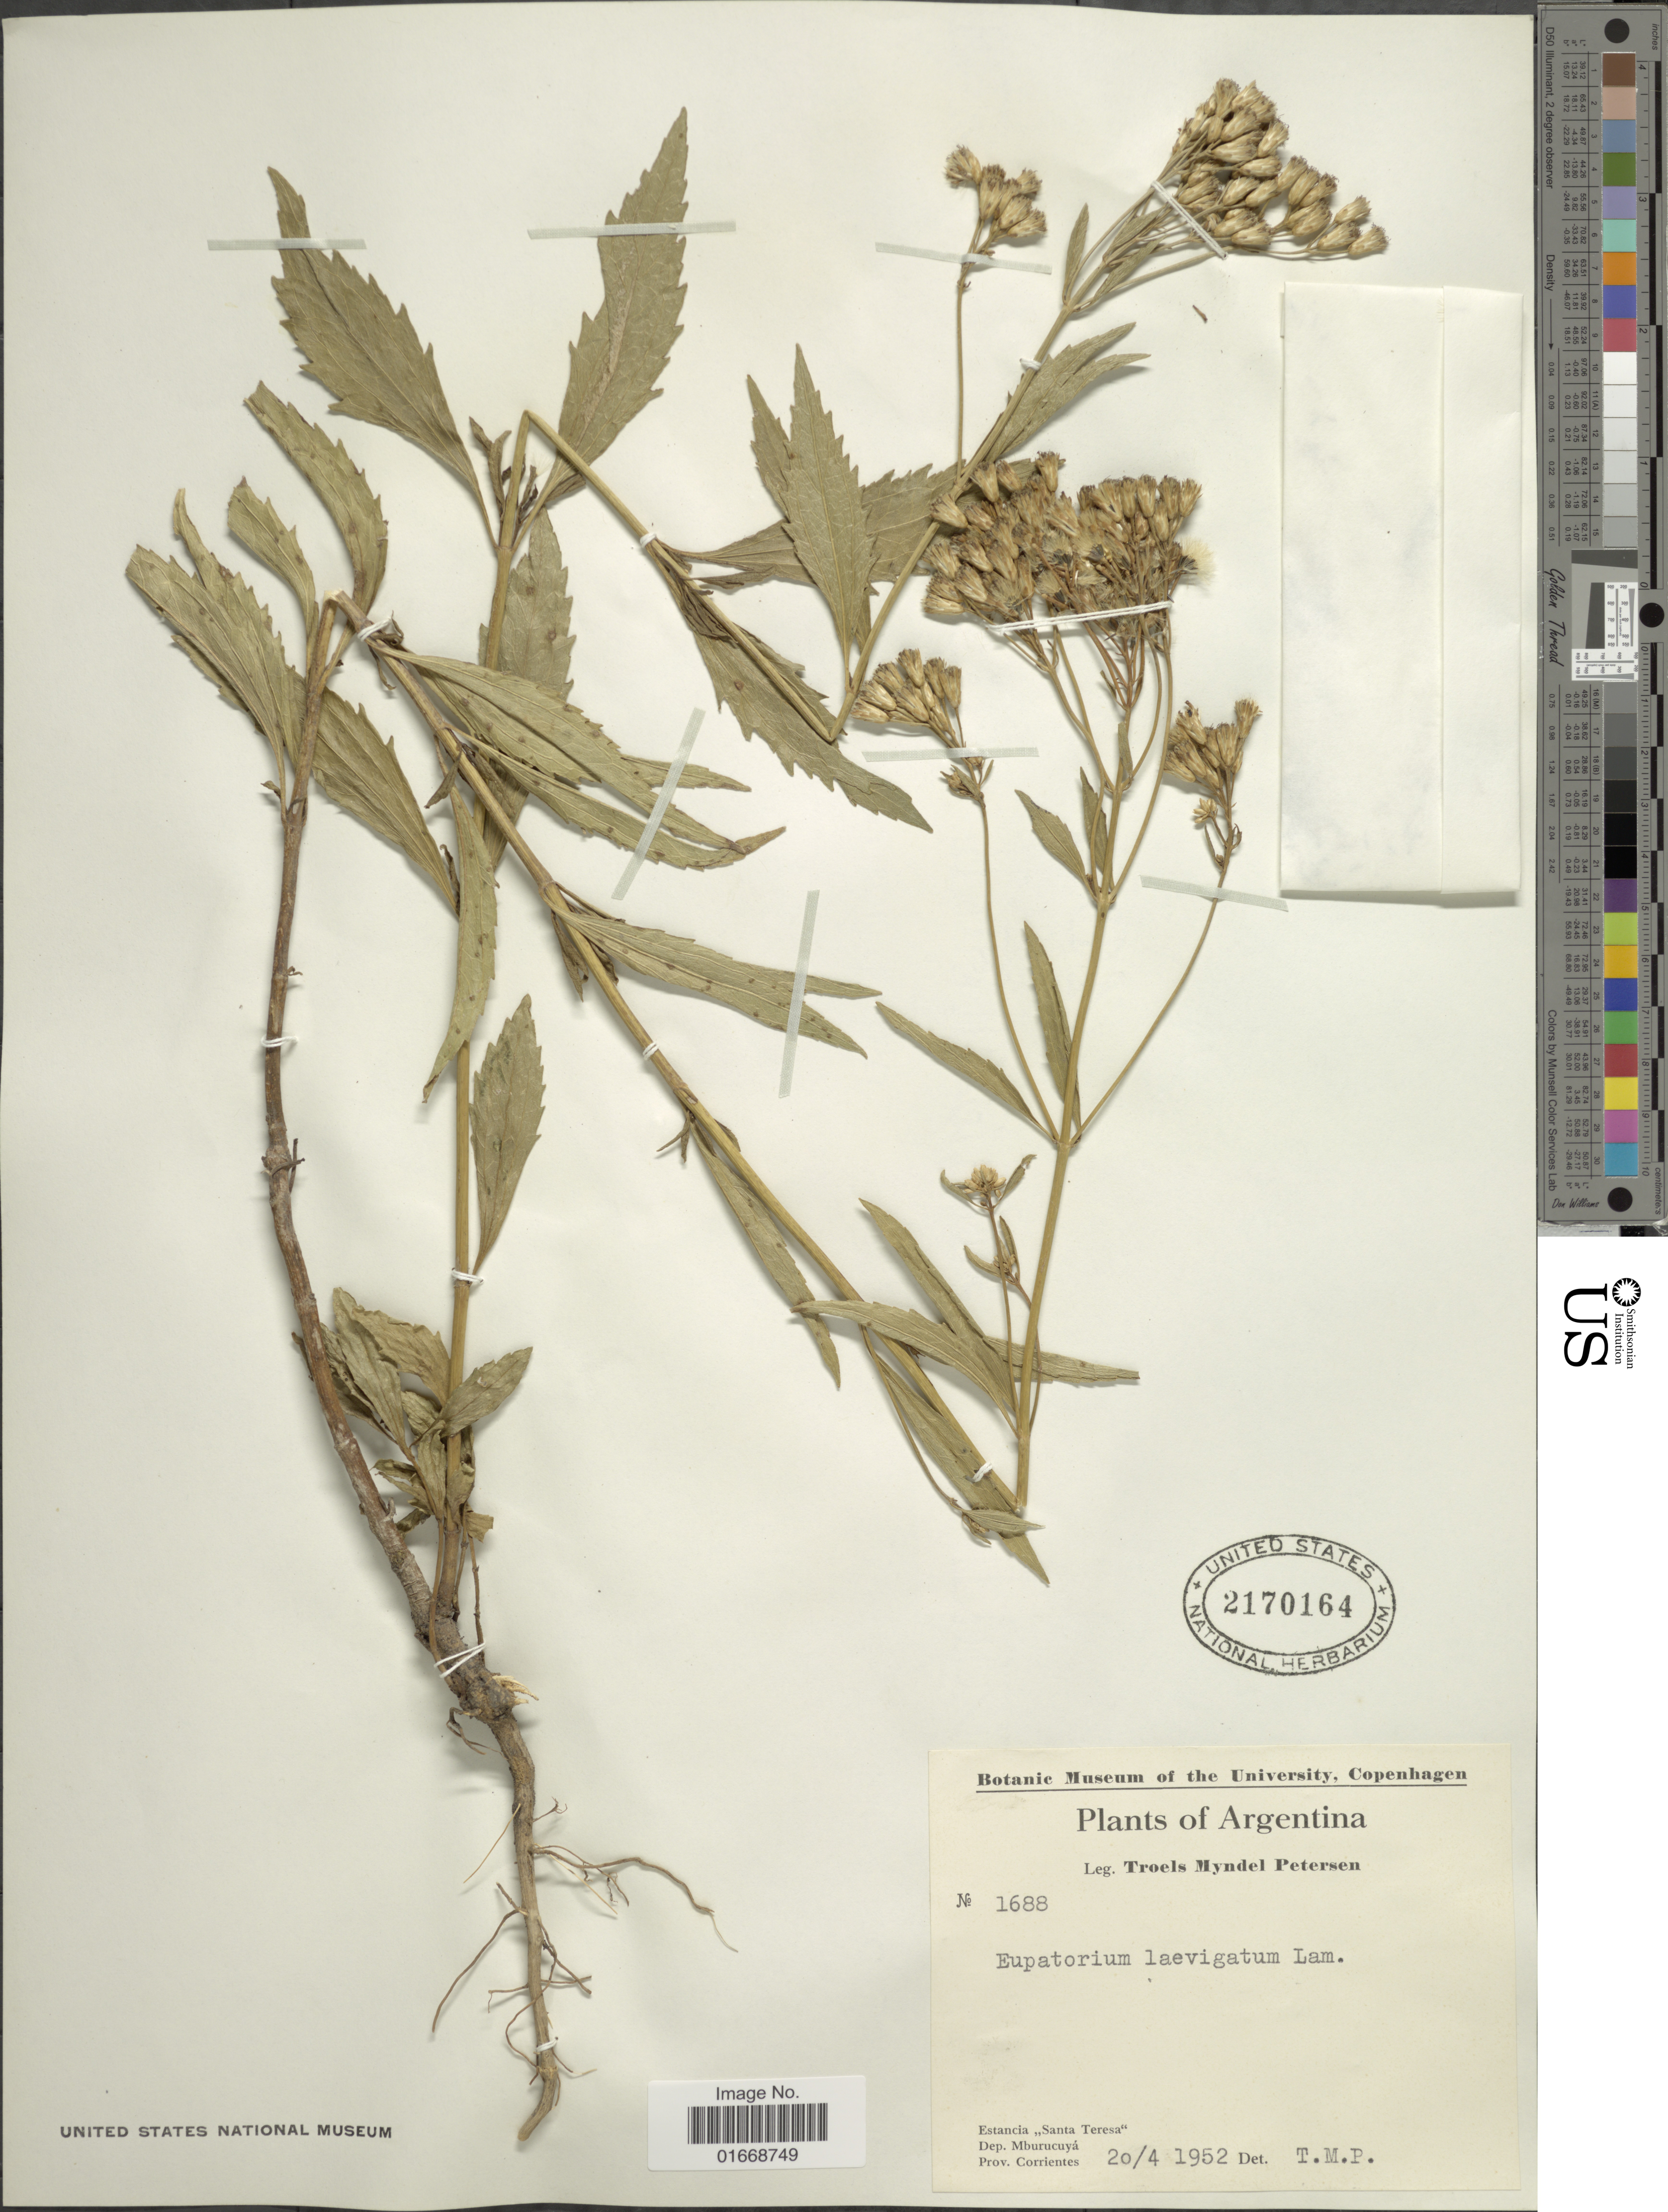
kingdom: Plantae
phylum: Tracheophyta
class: Magnoliopsida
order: Asterales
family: Asteraceae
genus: Chromolaena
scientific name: Chromolaena laevigatum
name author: Lam.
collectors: T. Pederson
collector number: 1688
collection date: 1952-04-20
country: Argentina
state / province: Corrientes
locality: Estancia "Santa Teresa" , Dep. Mburucuya, Prov. Corrientes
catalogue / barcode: US 2170164